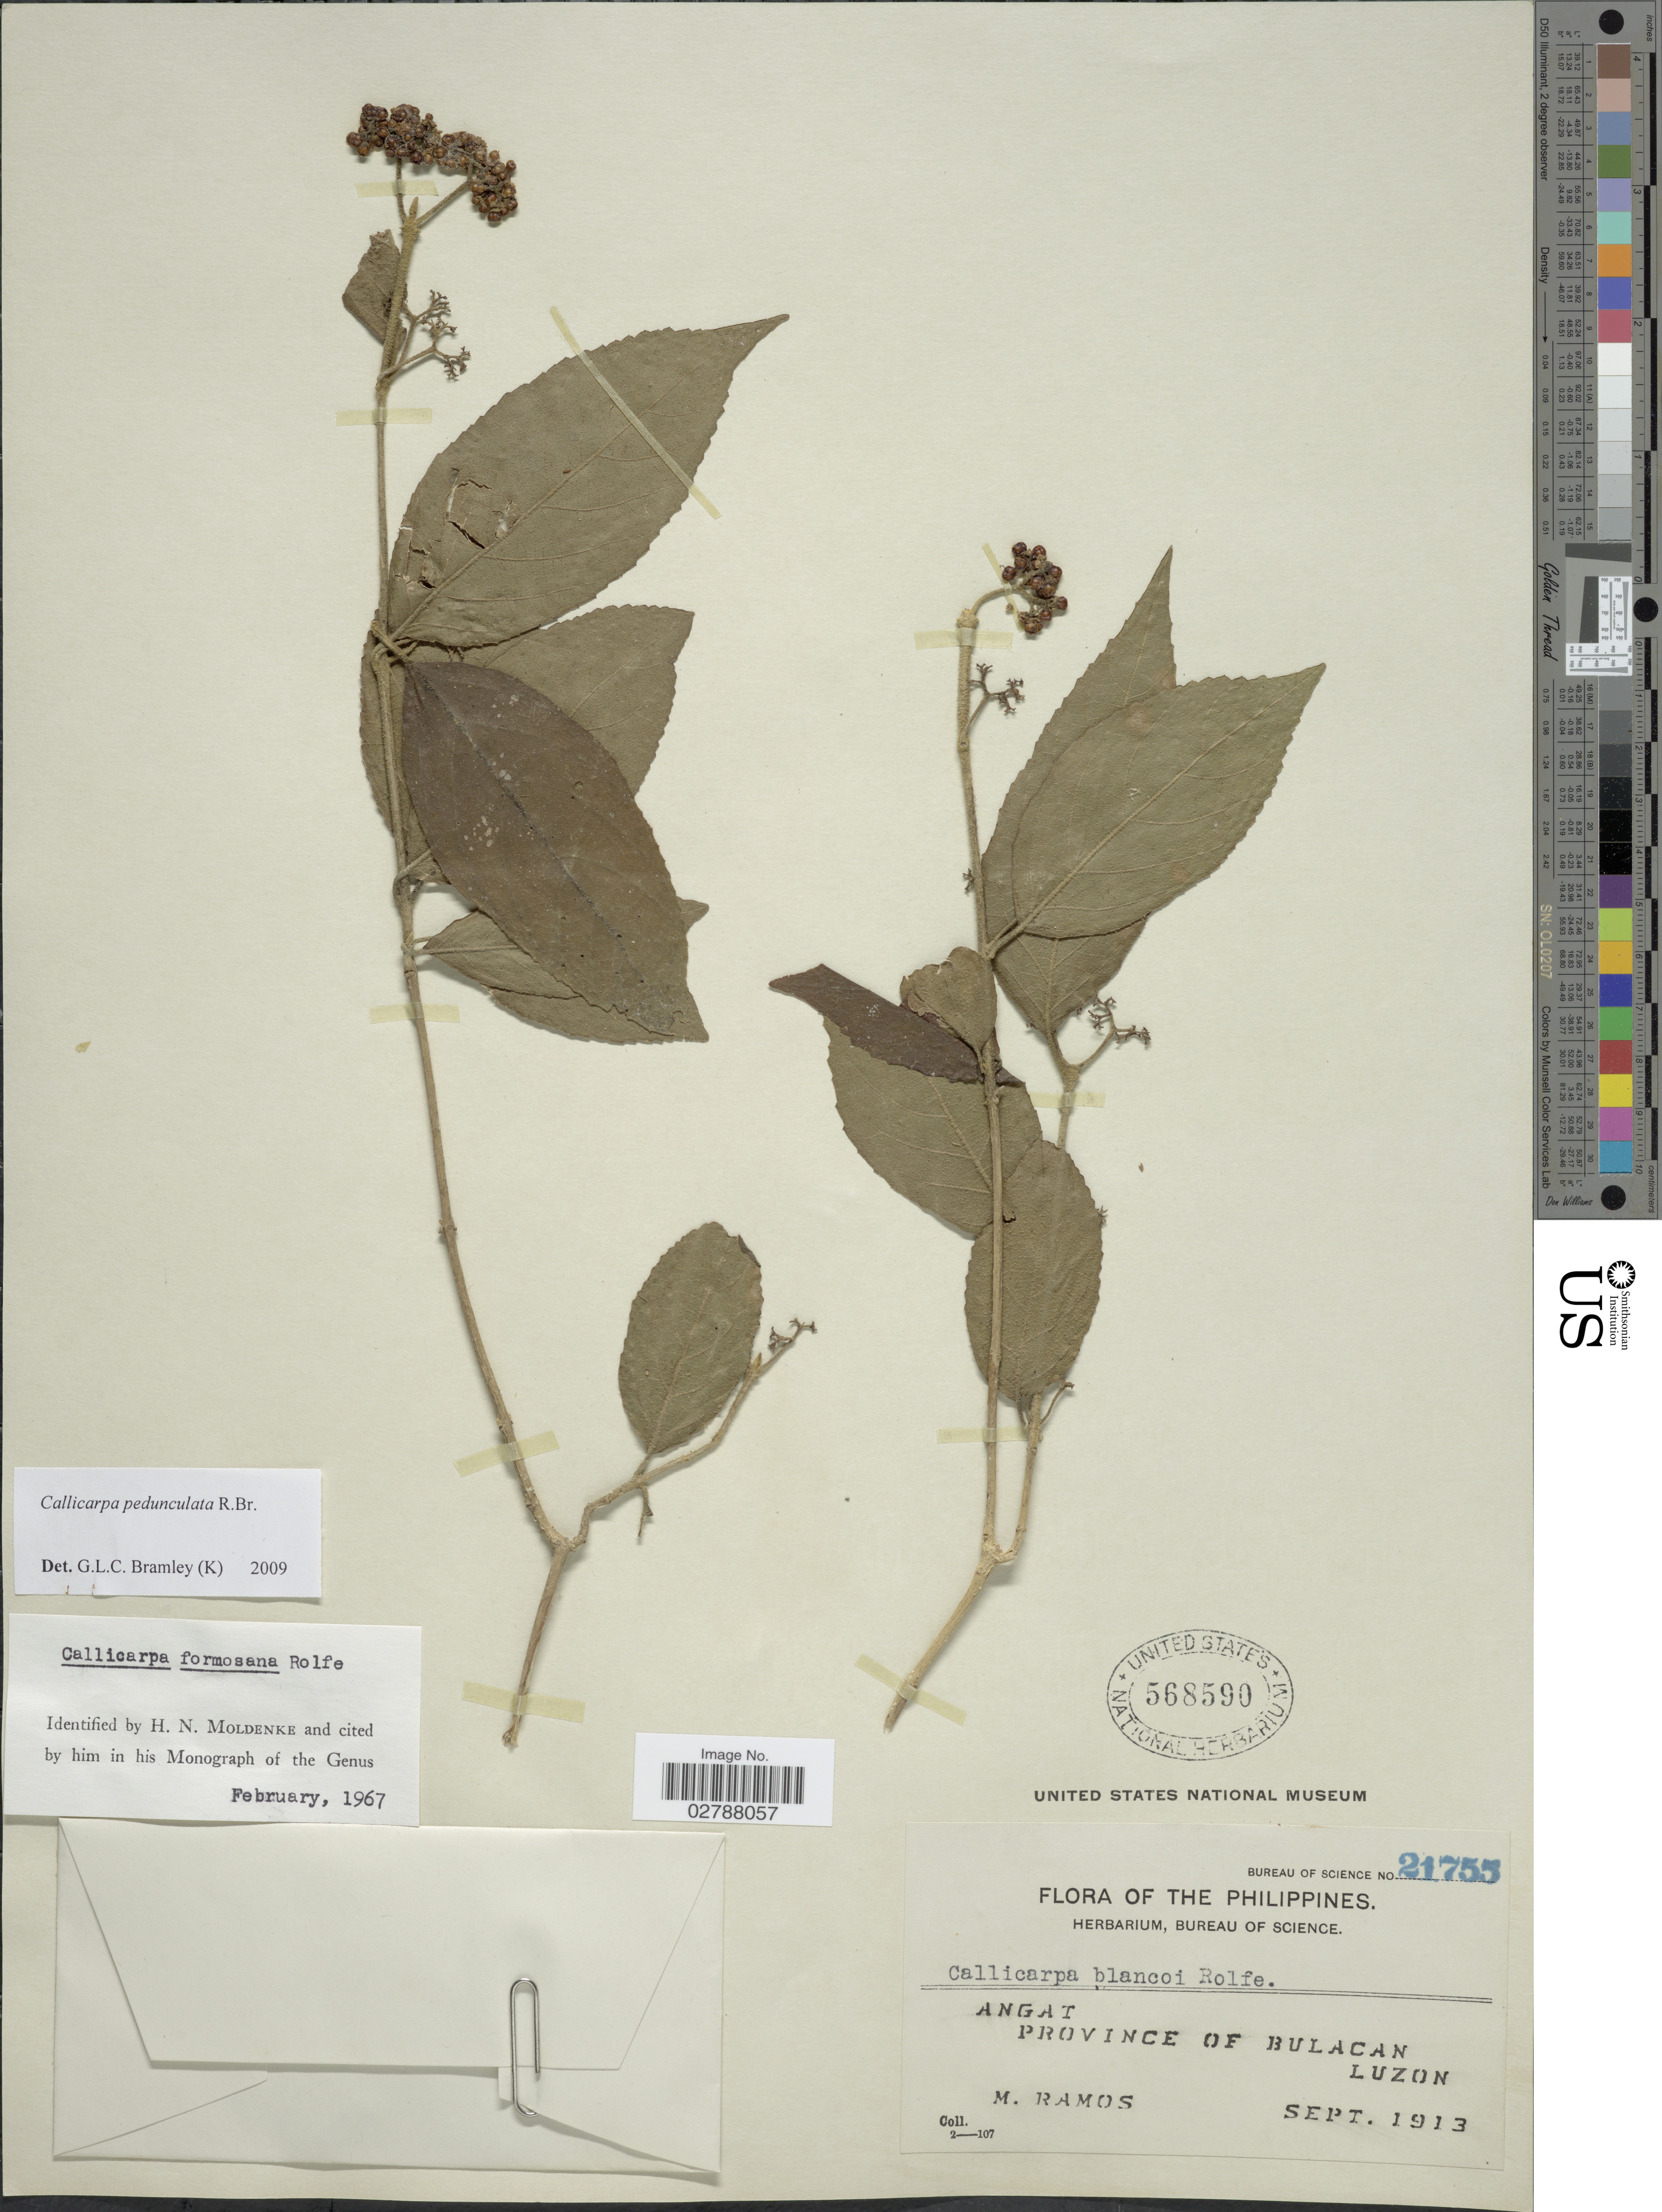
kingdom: Plantae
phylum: Tracheophyta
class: Magnoliopsida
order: Lamiales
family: Lamiaceae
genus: Callicarpa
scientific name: Callicarpa pedunculata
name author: R. Br.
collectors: M. Ramos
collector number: Bureau of Science21755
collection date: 1913-09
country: Philippines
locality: Angat, Province of Bulacan, Luzon.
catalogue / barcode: US 568590